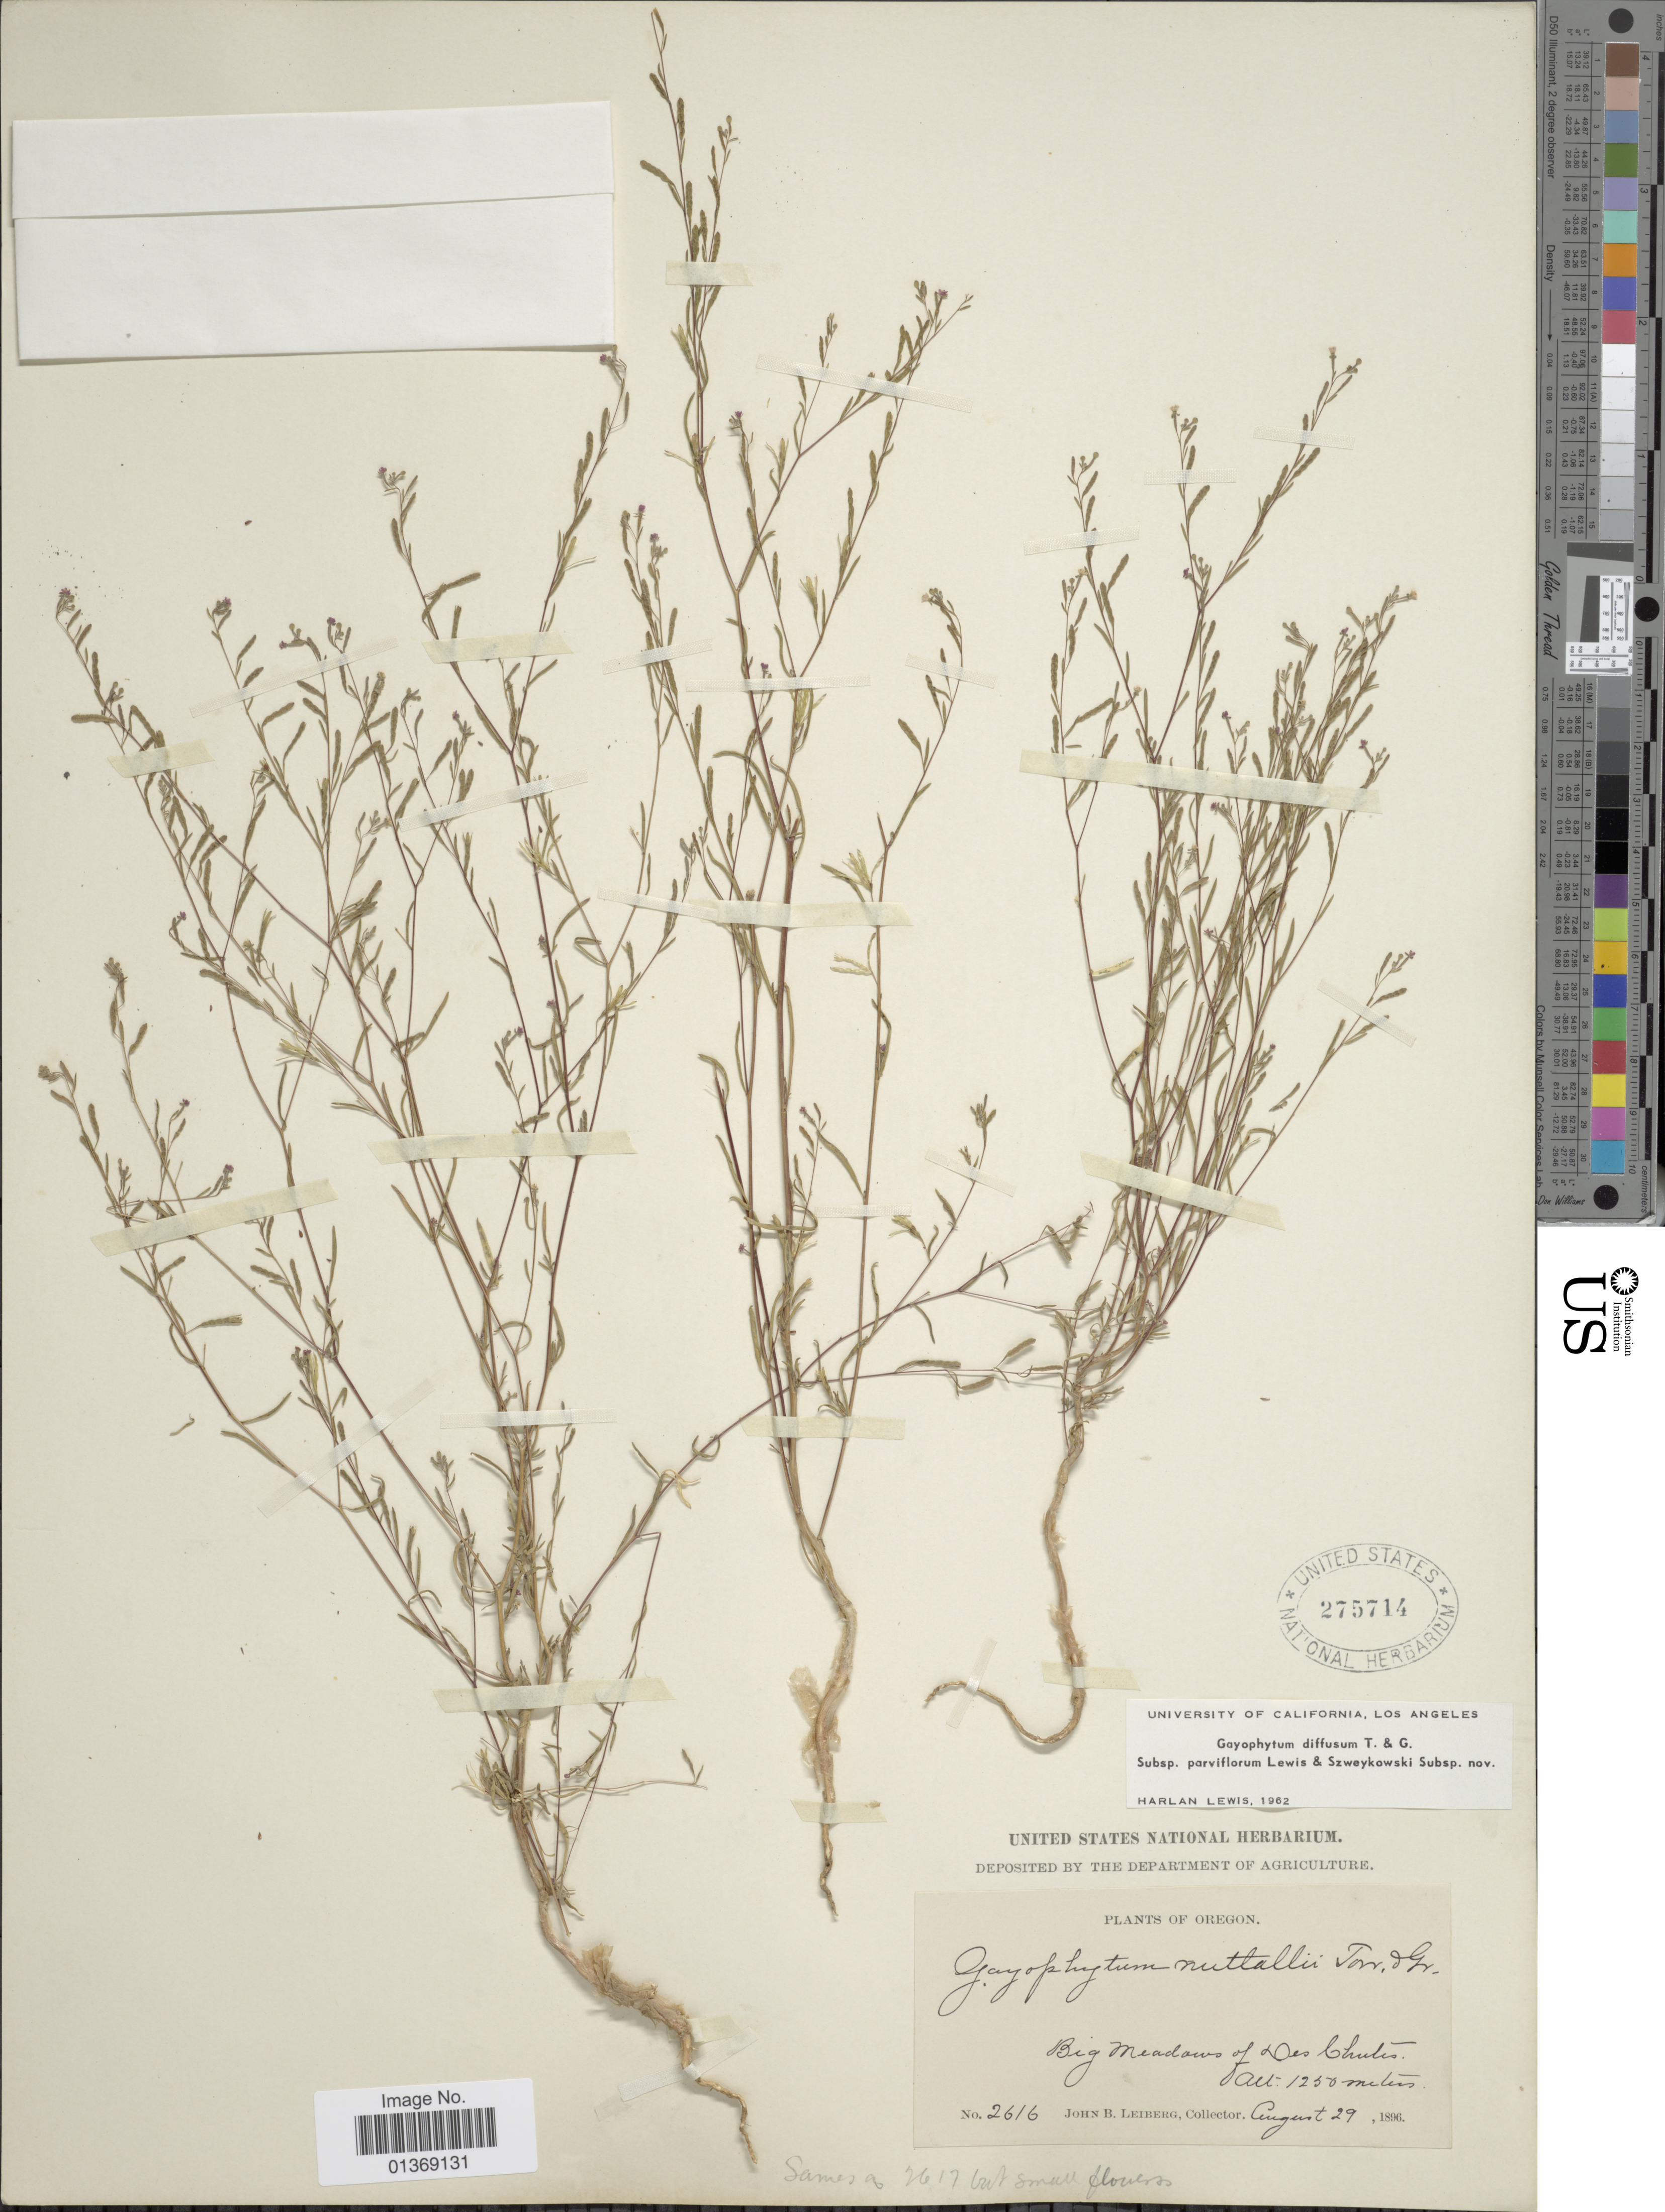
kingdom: Plantae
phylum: Tracheophyta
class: Magnoliopsida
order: Myrtales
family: Onagraceae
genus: Gayophytum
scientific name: Gayophytum diffusum subsp. parviflorum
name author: F. H. Lewis & Szweyk.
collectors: J. B. Leiberg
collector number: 2616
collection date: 1896-08-29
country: United States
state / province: Oregon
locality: Big Meadows of Des Chutes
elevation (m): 1250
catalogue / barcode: US 275714